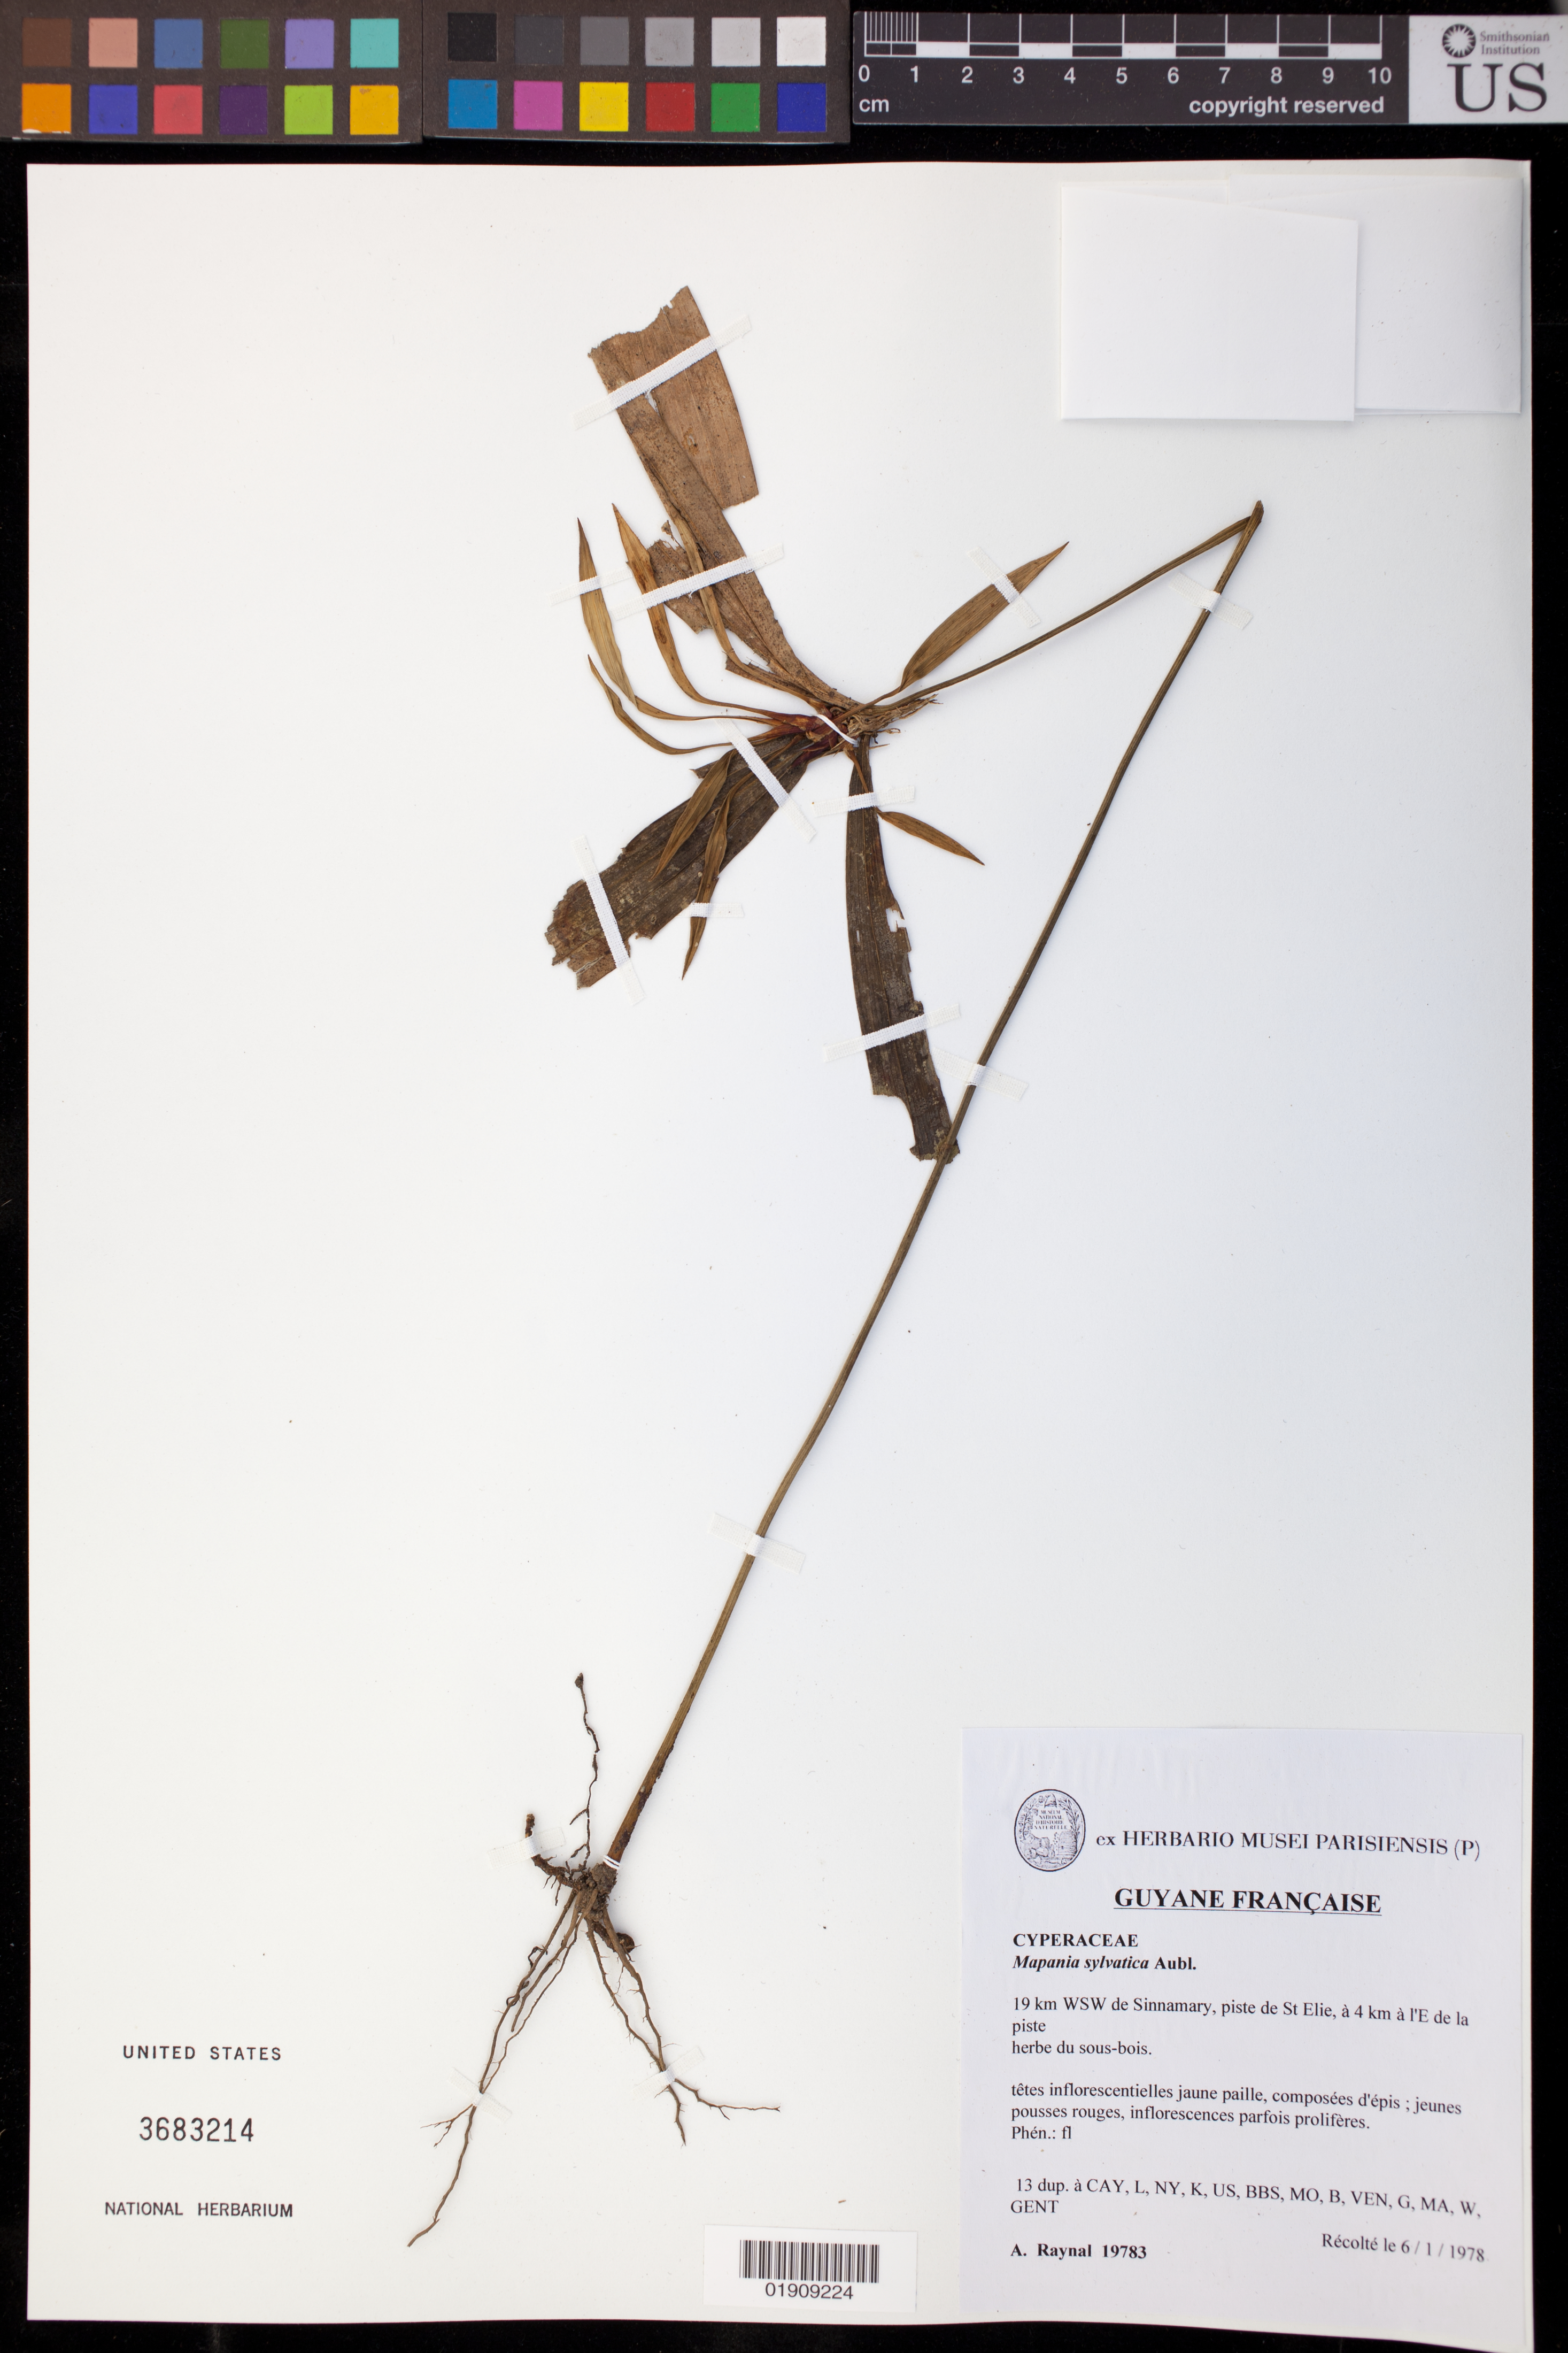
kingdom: Plantae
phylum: Tracheophyta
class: Liliopsida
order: Poales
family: Cyperaceae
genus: Mapania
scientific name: Mapania sylvatica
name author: Aubl.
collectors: A. M. Raynal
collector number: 19783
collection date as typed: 6-Jan-78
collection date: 1978-01-06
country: French Guiana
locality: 19 km WSW de Sinnamary, poste de St Elie, a 4 km a l'E de la piste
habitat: Herbe du sous-bois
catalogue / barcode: US 3683214